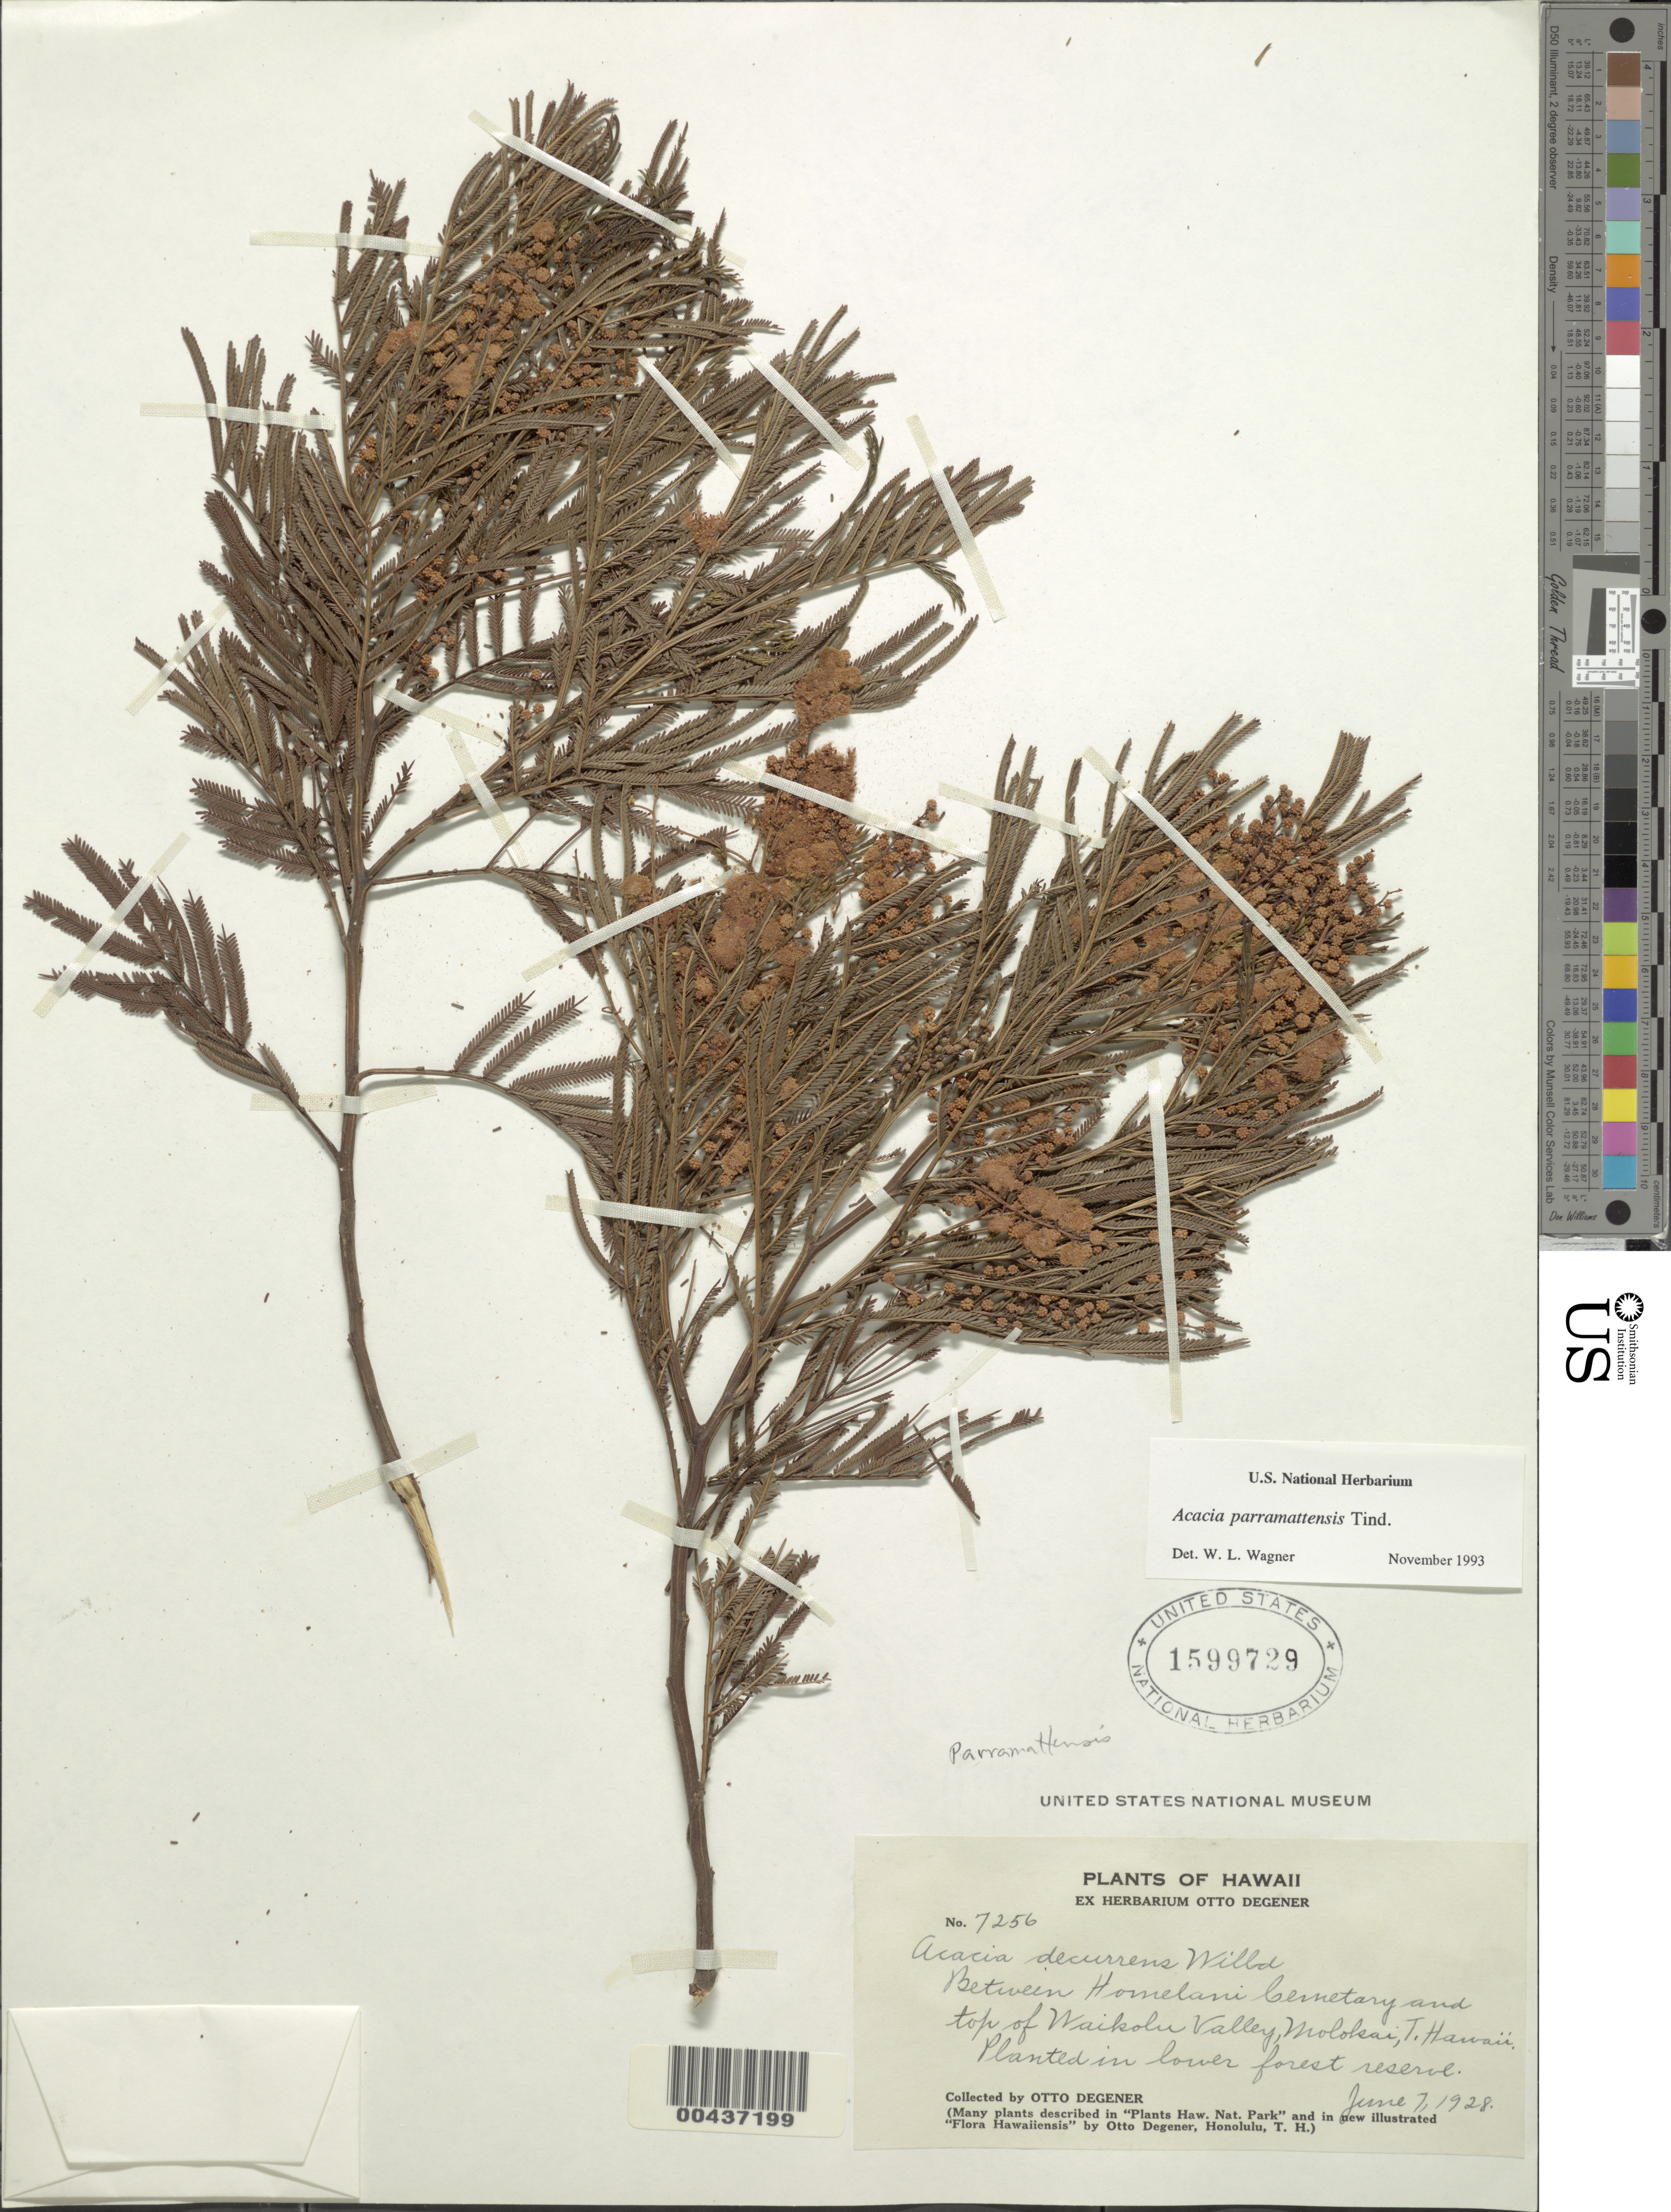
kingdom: Plantae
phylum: Tracheophyta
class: Magnoliopsida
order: Fabales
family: Fabaceae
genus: Acacia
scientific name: Acacia parramattensis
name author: Tindale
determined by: Wagner, W. L., (BOT), Smithsonian Institution - National Museum of Natural History (UNITED STATES)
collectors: O. Degener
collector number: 7256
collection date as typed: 7 Jun 1928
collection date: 1928-06-07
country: United States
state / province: Hawaii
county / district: Maui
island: Moloka'i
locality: Between Homelani Cemetery and top of Waikolu Valley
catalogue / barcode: US 1599729